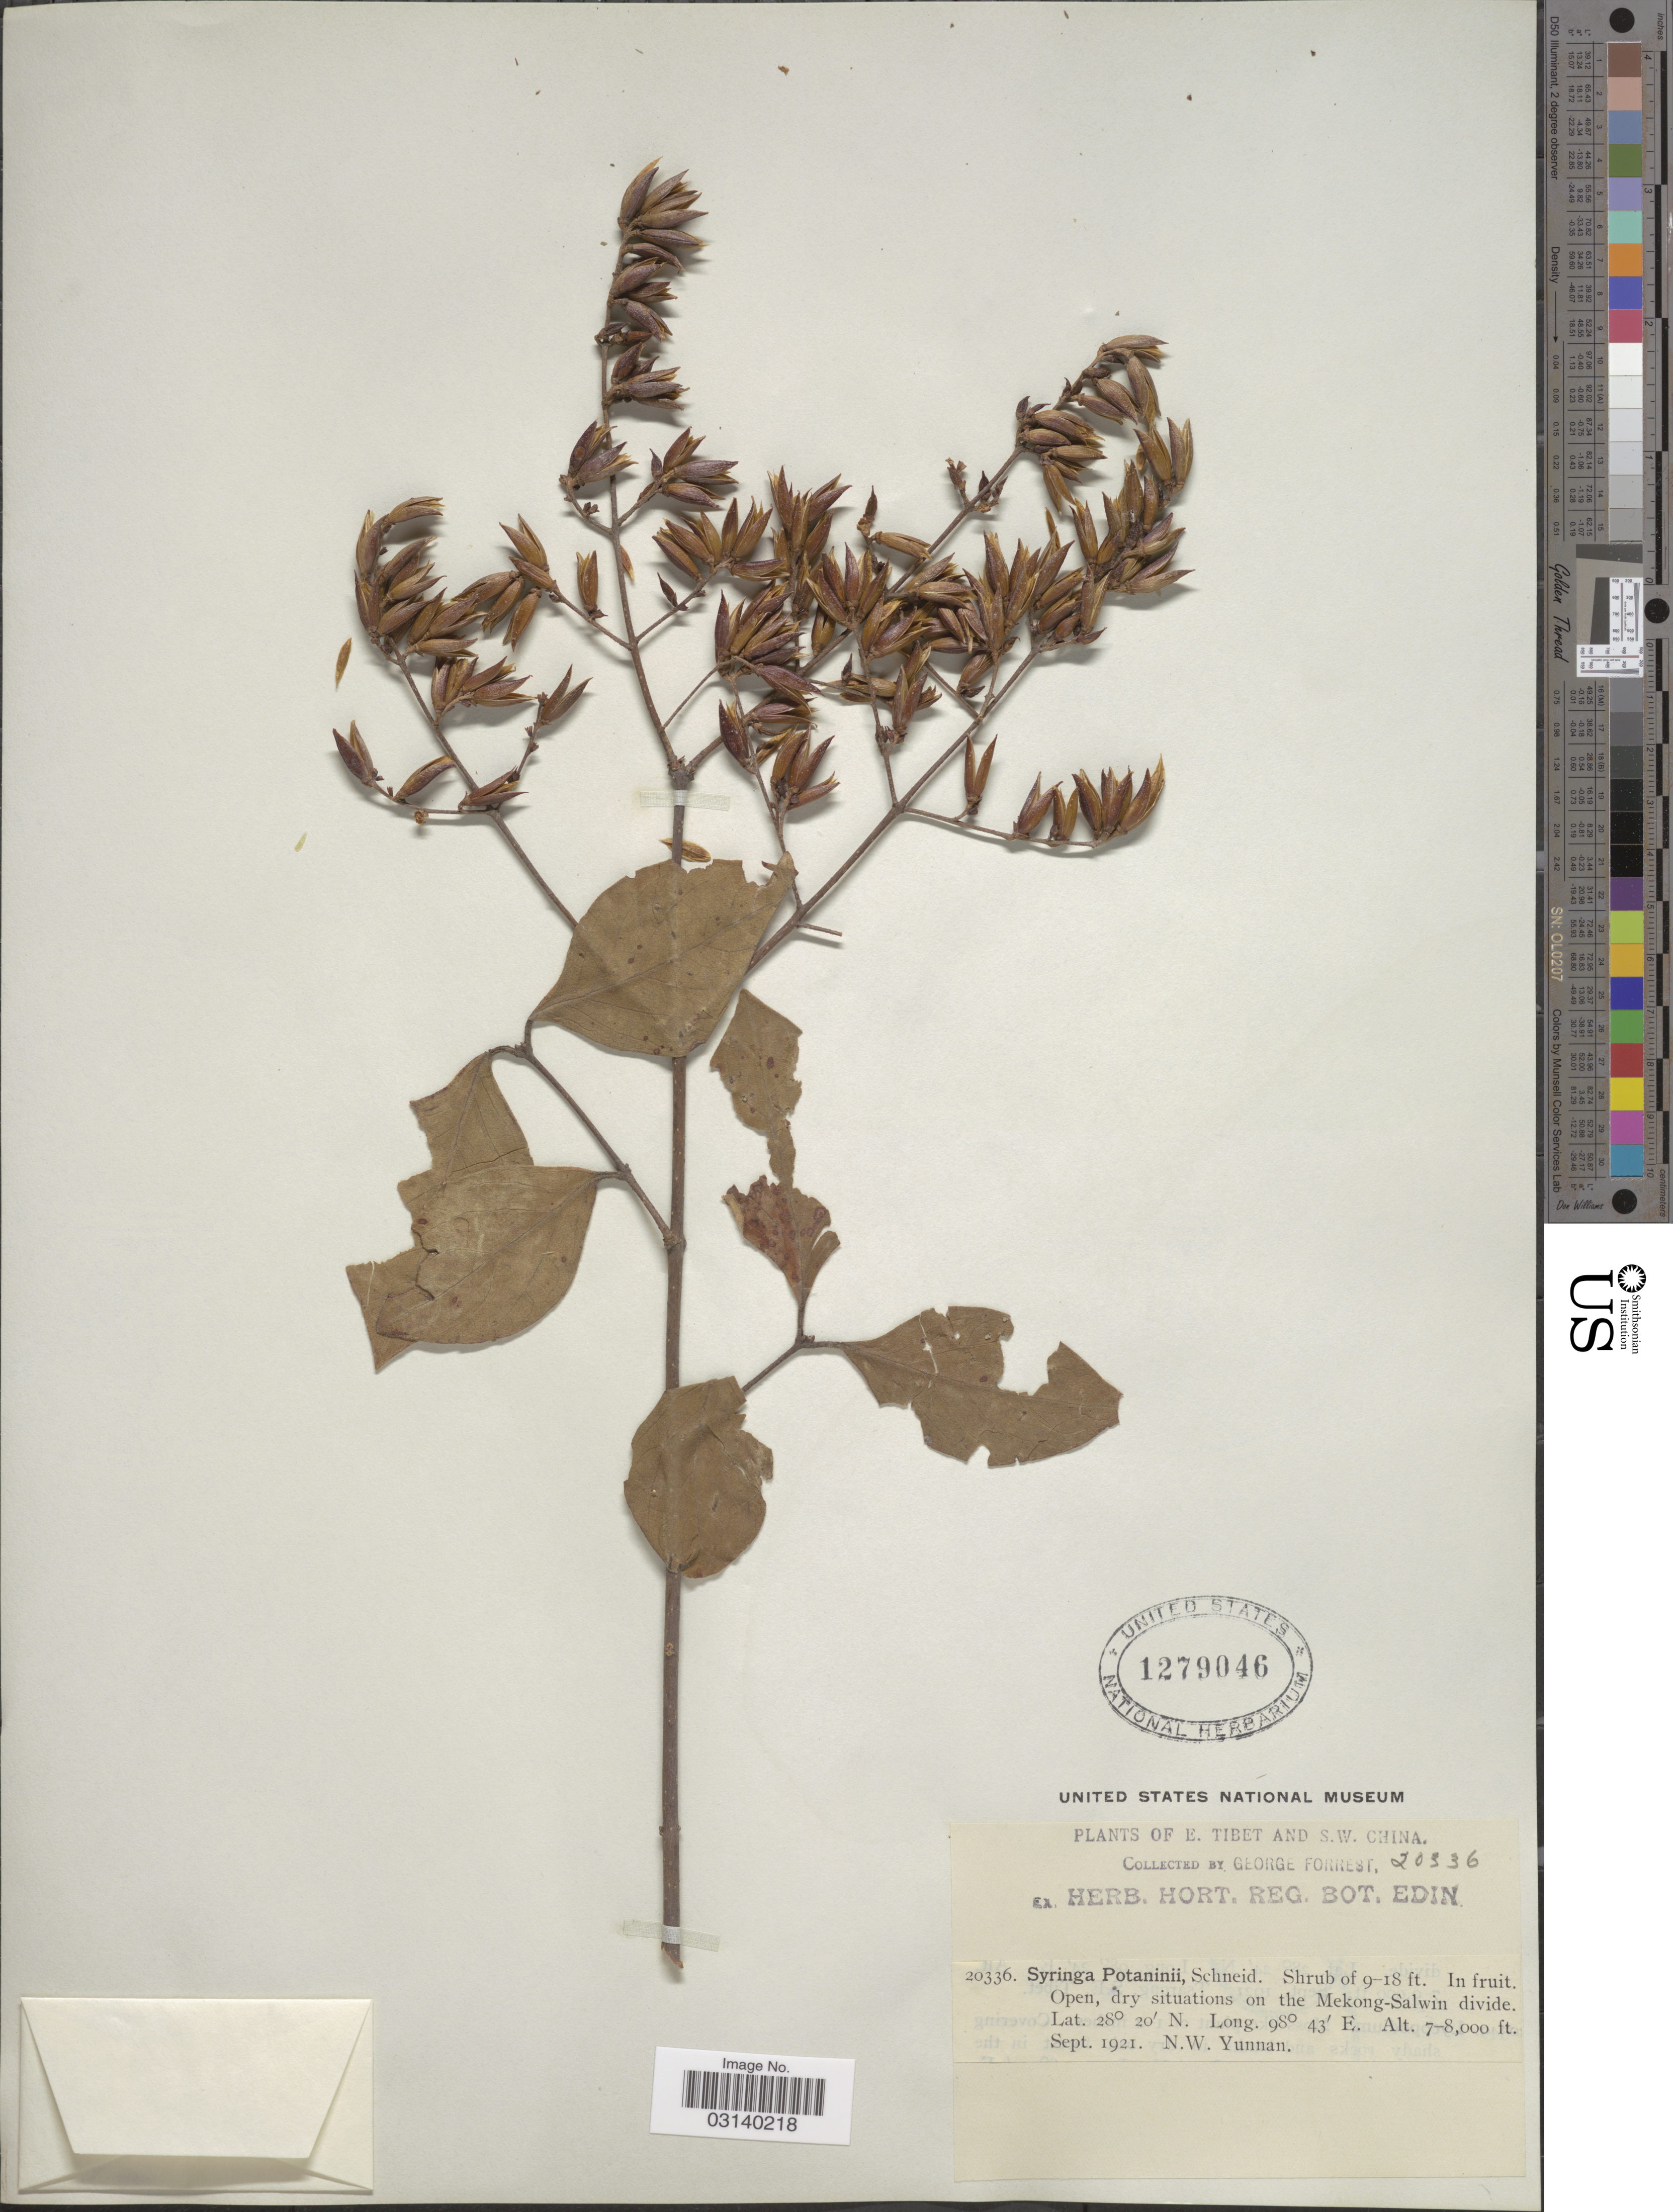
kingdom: Plantae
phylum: Tracheophyta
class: Magnoliopsida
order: Lamiales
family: Oleaceae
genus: Syringa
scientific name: Syringa pubescens subsp. microphylla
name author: (Diels) M.C. Chang & X.L. Chen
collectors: G. Forrest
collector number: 20336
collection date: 1921-09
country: China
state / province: Yunnan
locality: E. Tibet and S.W. China. Open, dry situations on the Mekong-Salwin divide. N.W. Yunnan.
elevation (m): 2134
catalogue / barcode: US 1279046